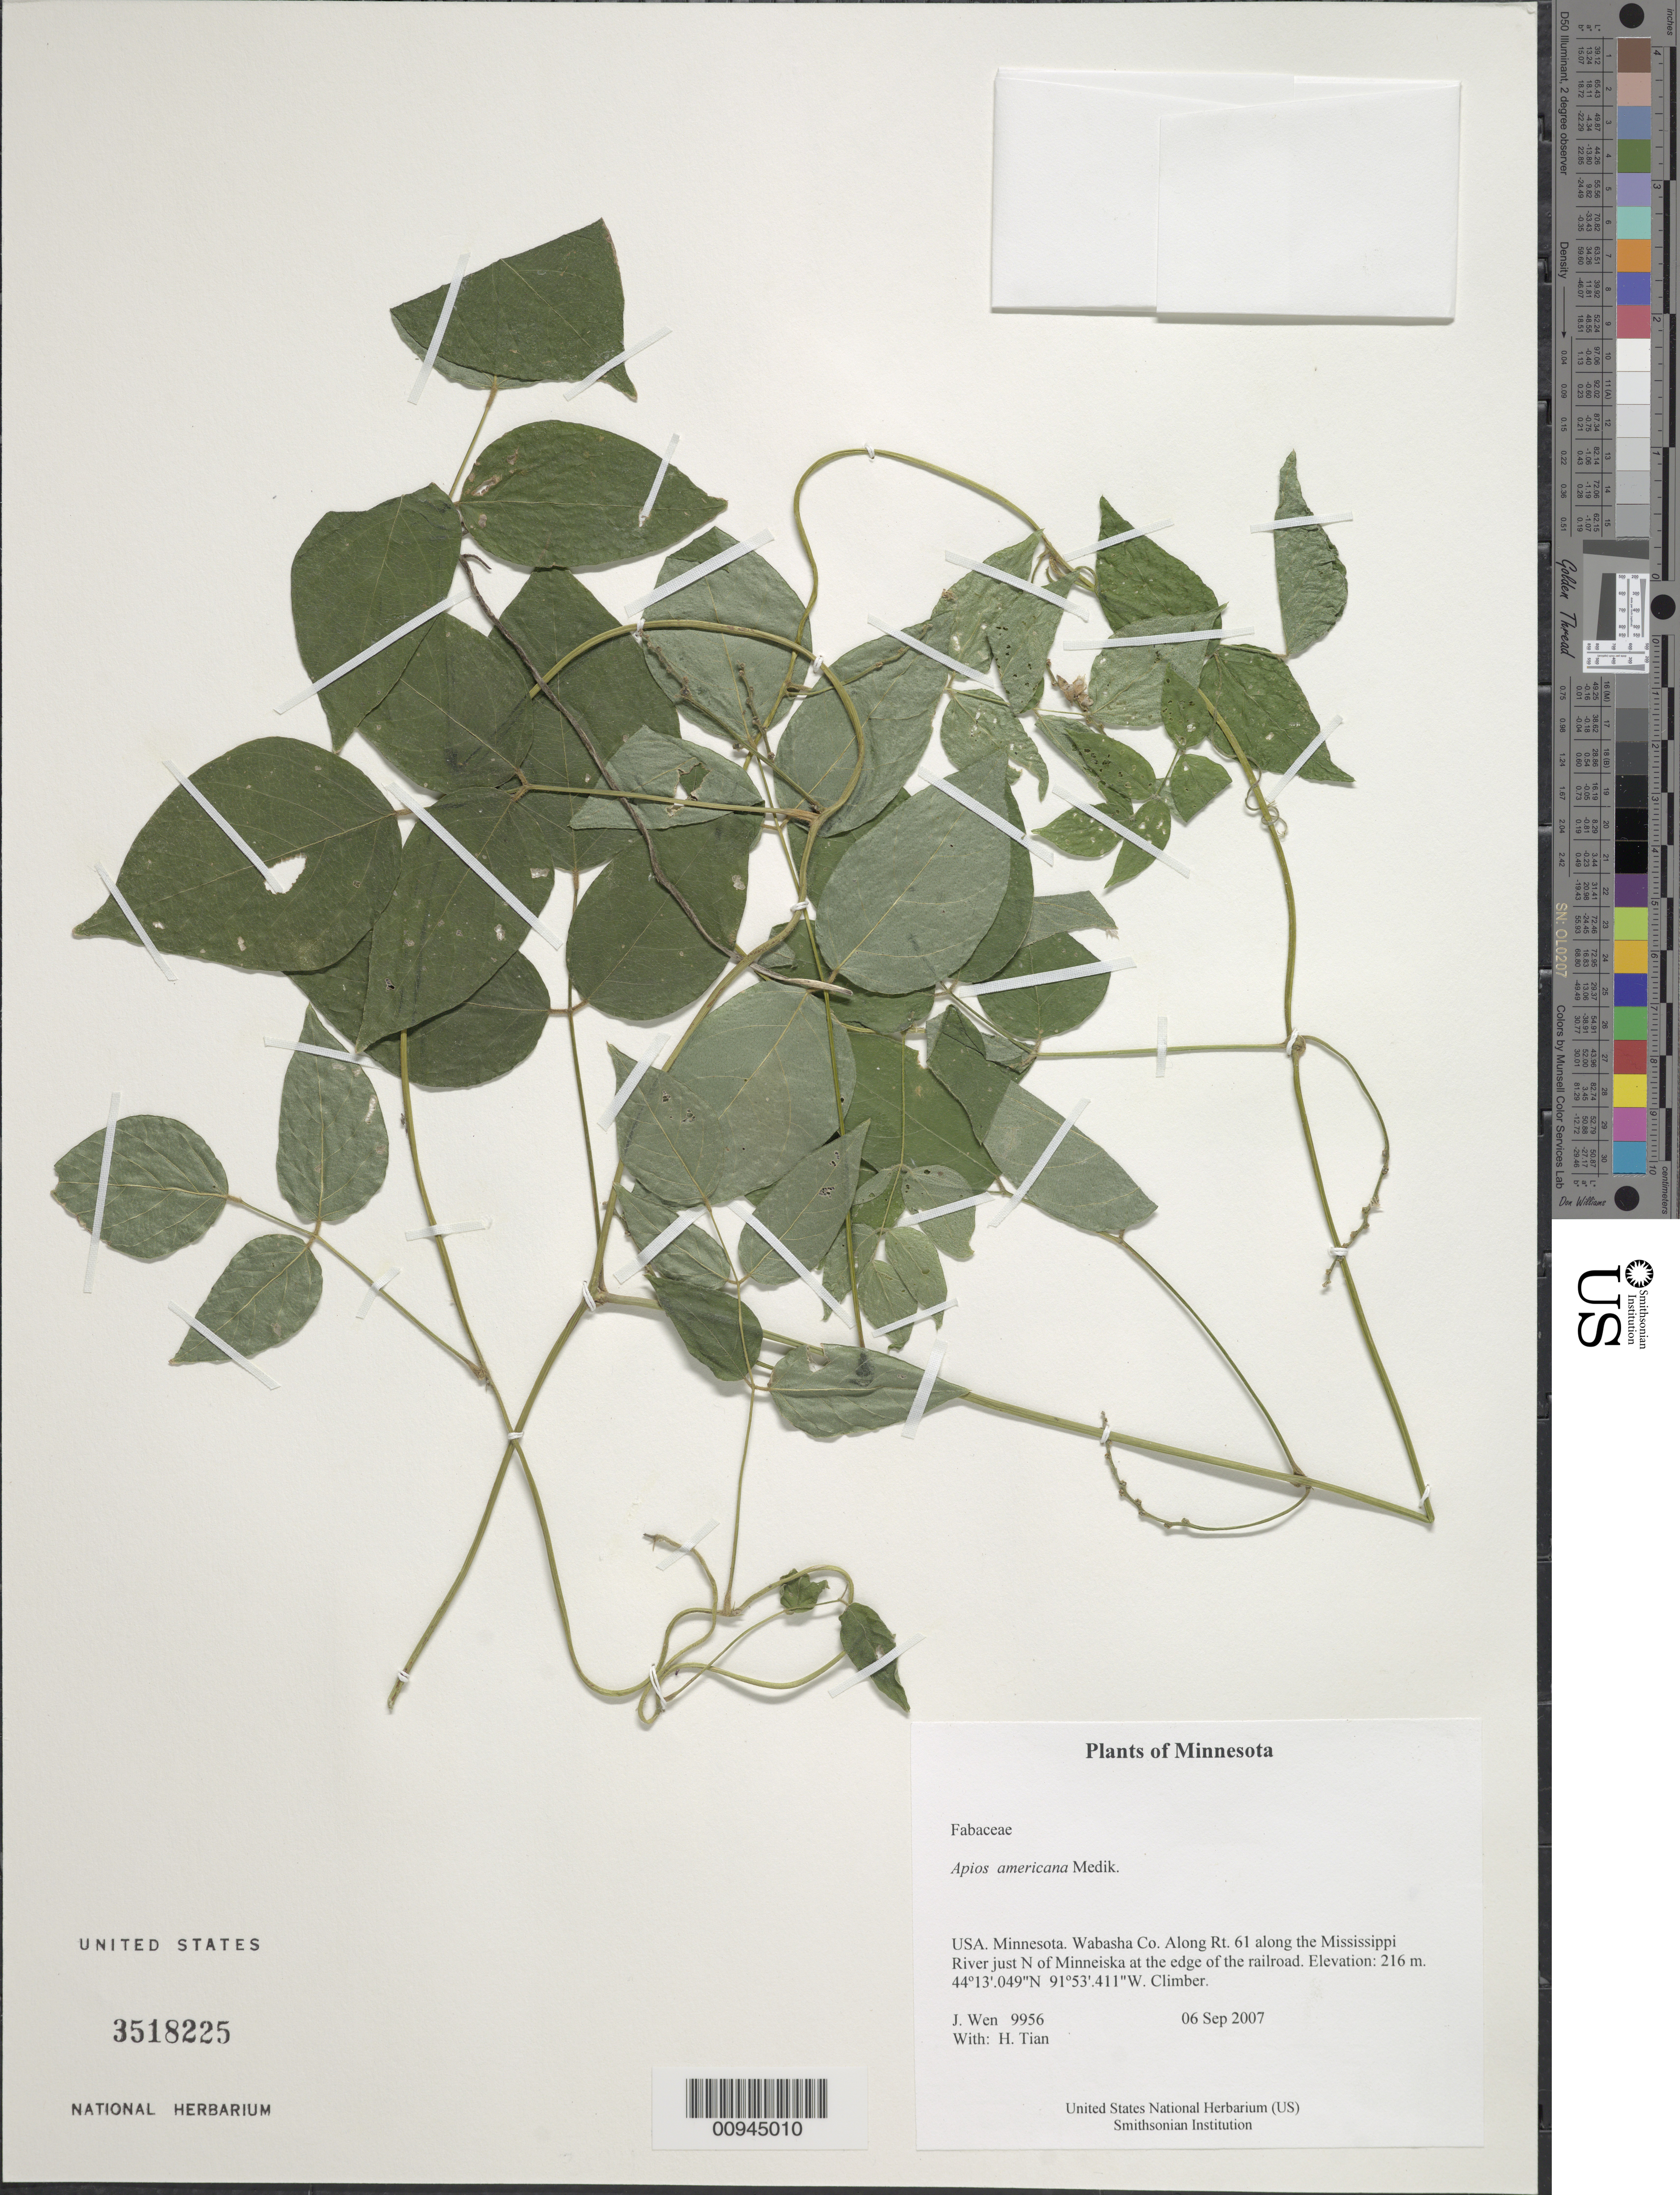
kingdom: Plantae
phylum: Tracheophyta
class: Magnoliopsida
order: Fabales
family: Fabaceae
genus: Apios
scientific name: Apios americana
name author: Medik.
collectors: J. Wen & H. Tian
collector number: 9956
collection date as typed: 06 Sep 2007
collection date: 2007-09-06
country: United States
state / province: Minnesota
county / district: Wabasha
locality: Along Rt. 61 along the Mississippi River just N of Minneiska at the edge of the railroad.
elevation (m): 216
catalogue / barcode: US 3518225